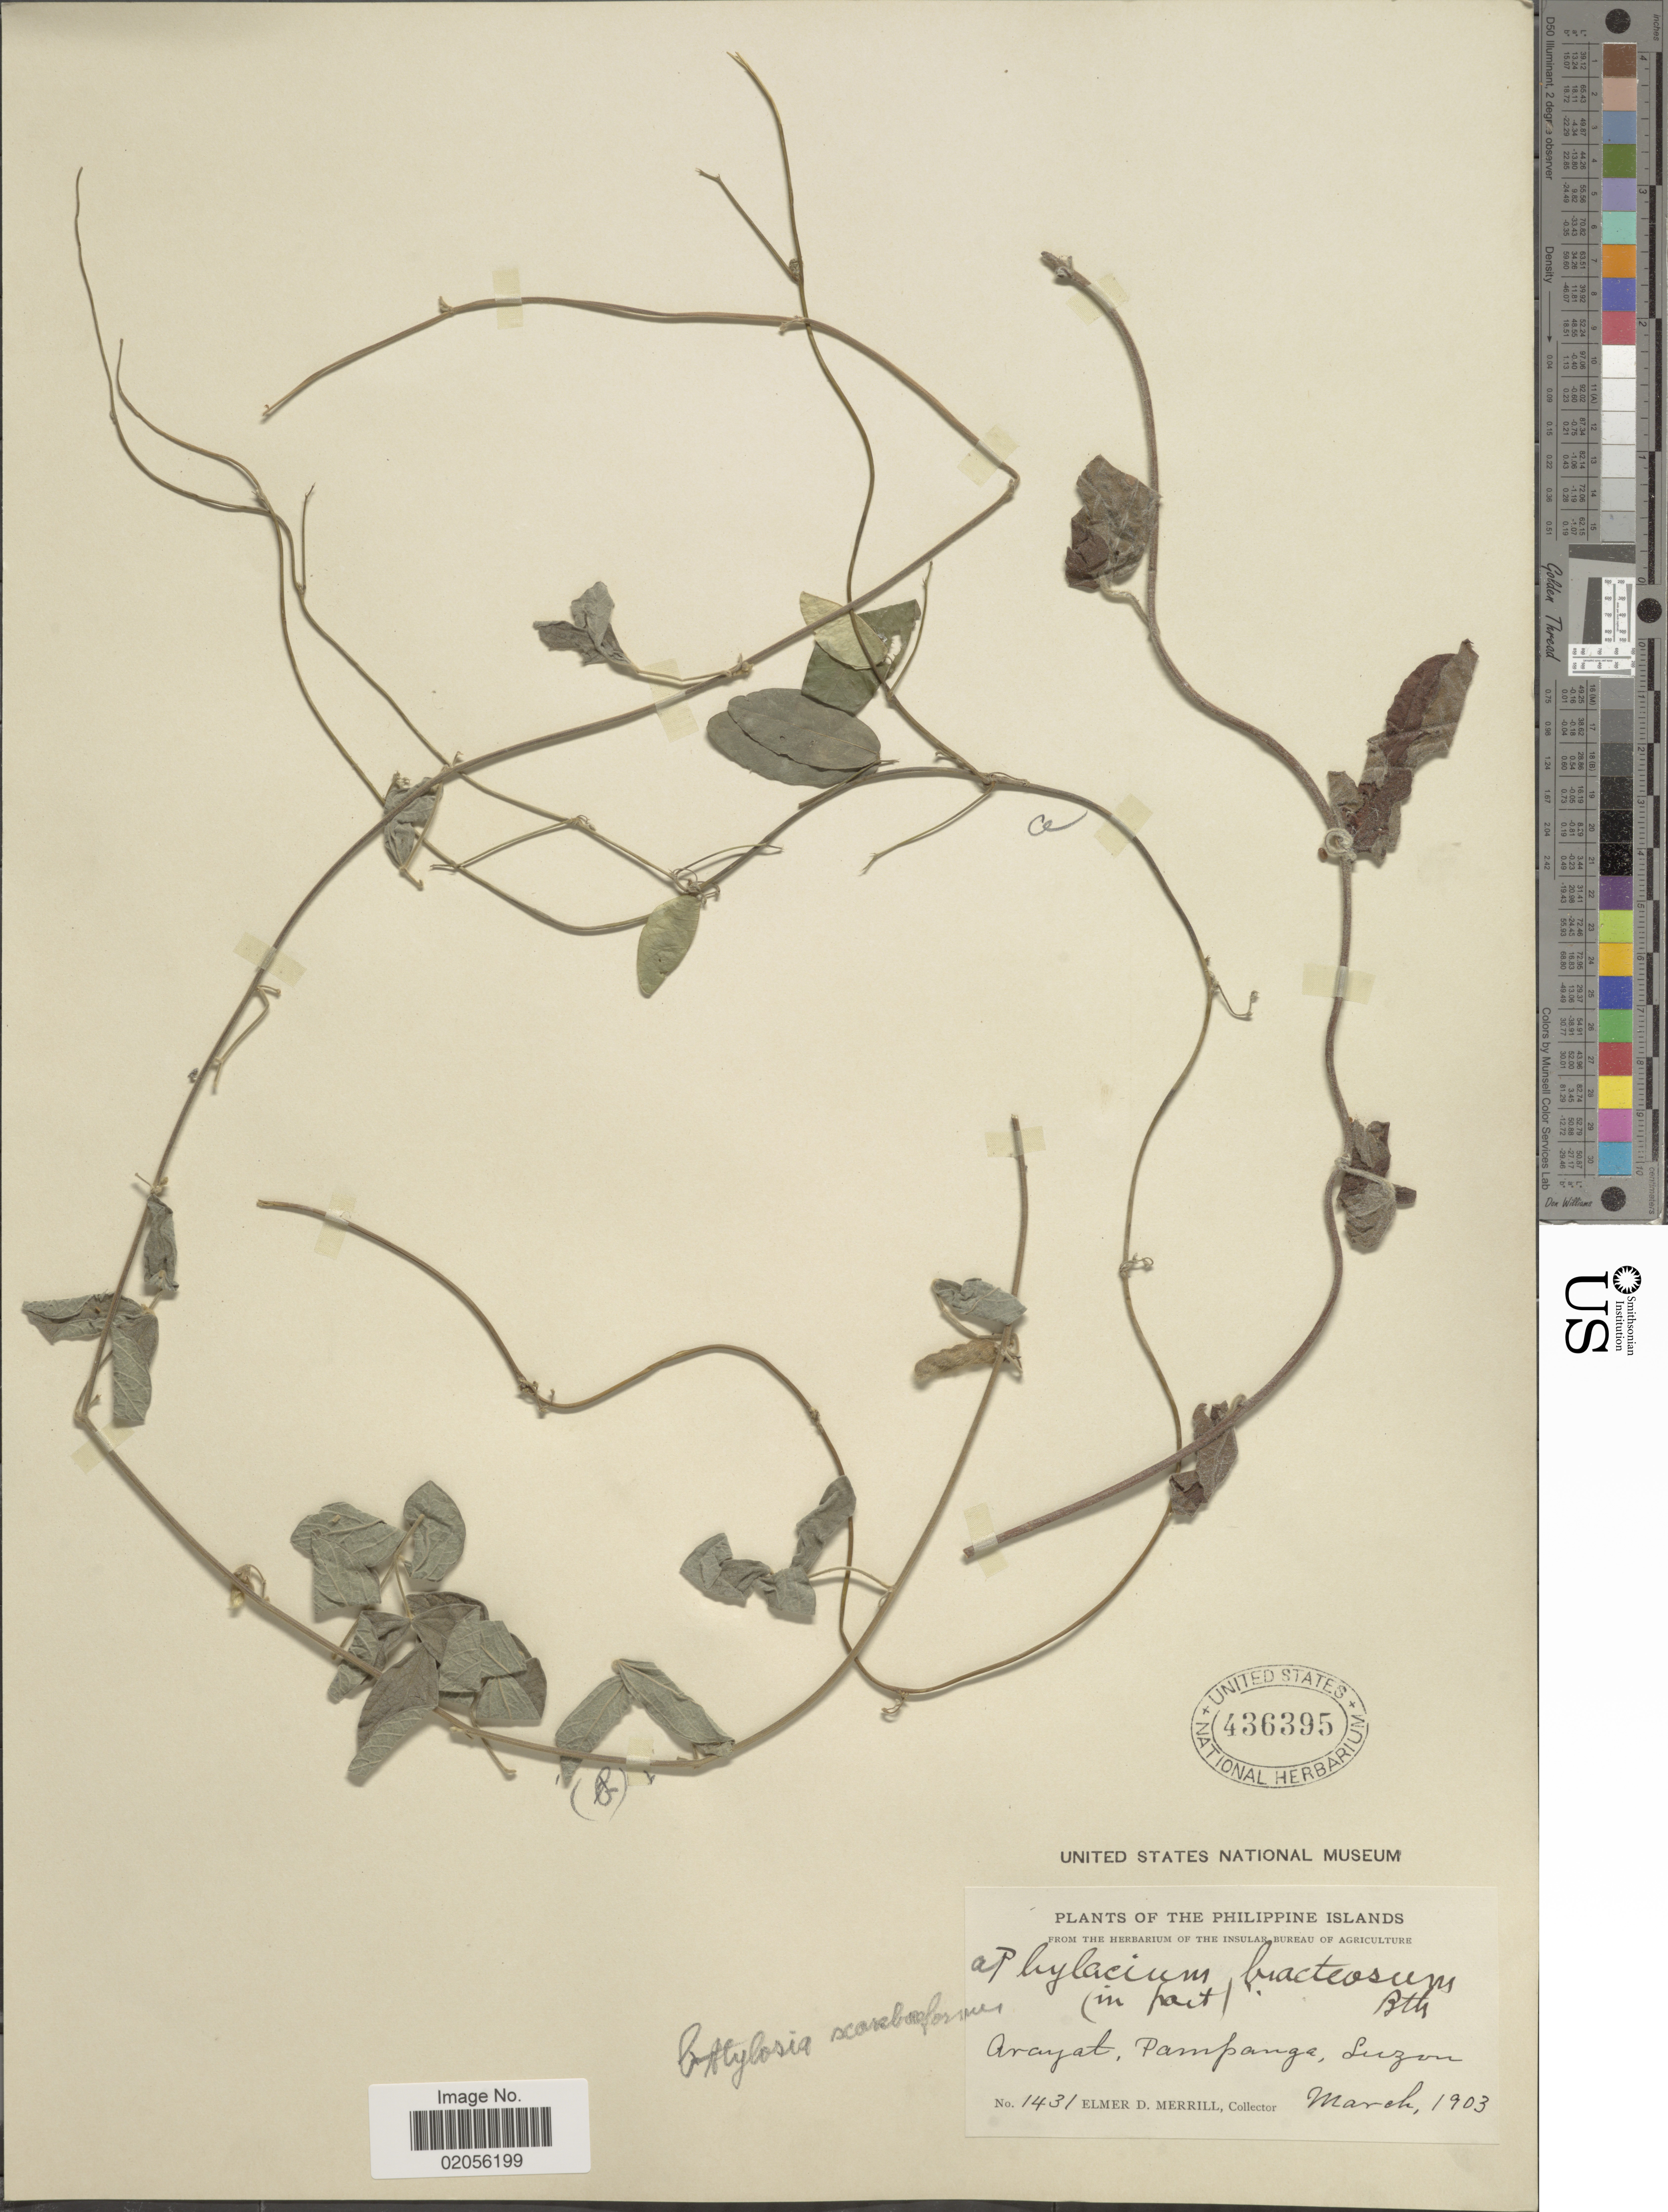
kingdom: Plantae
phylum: Tracheophyta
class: Magnoliopsida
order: Fabales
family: Fabaceae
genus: Phylacium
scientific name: Phylacium bracteosum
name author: Benn.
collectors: E. D. Merrill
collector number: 1431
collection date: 1903-03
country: Philippines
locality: Arayat, Pampanga, Luzon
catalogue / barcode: US 436395